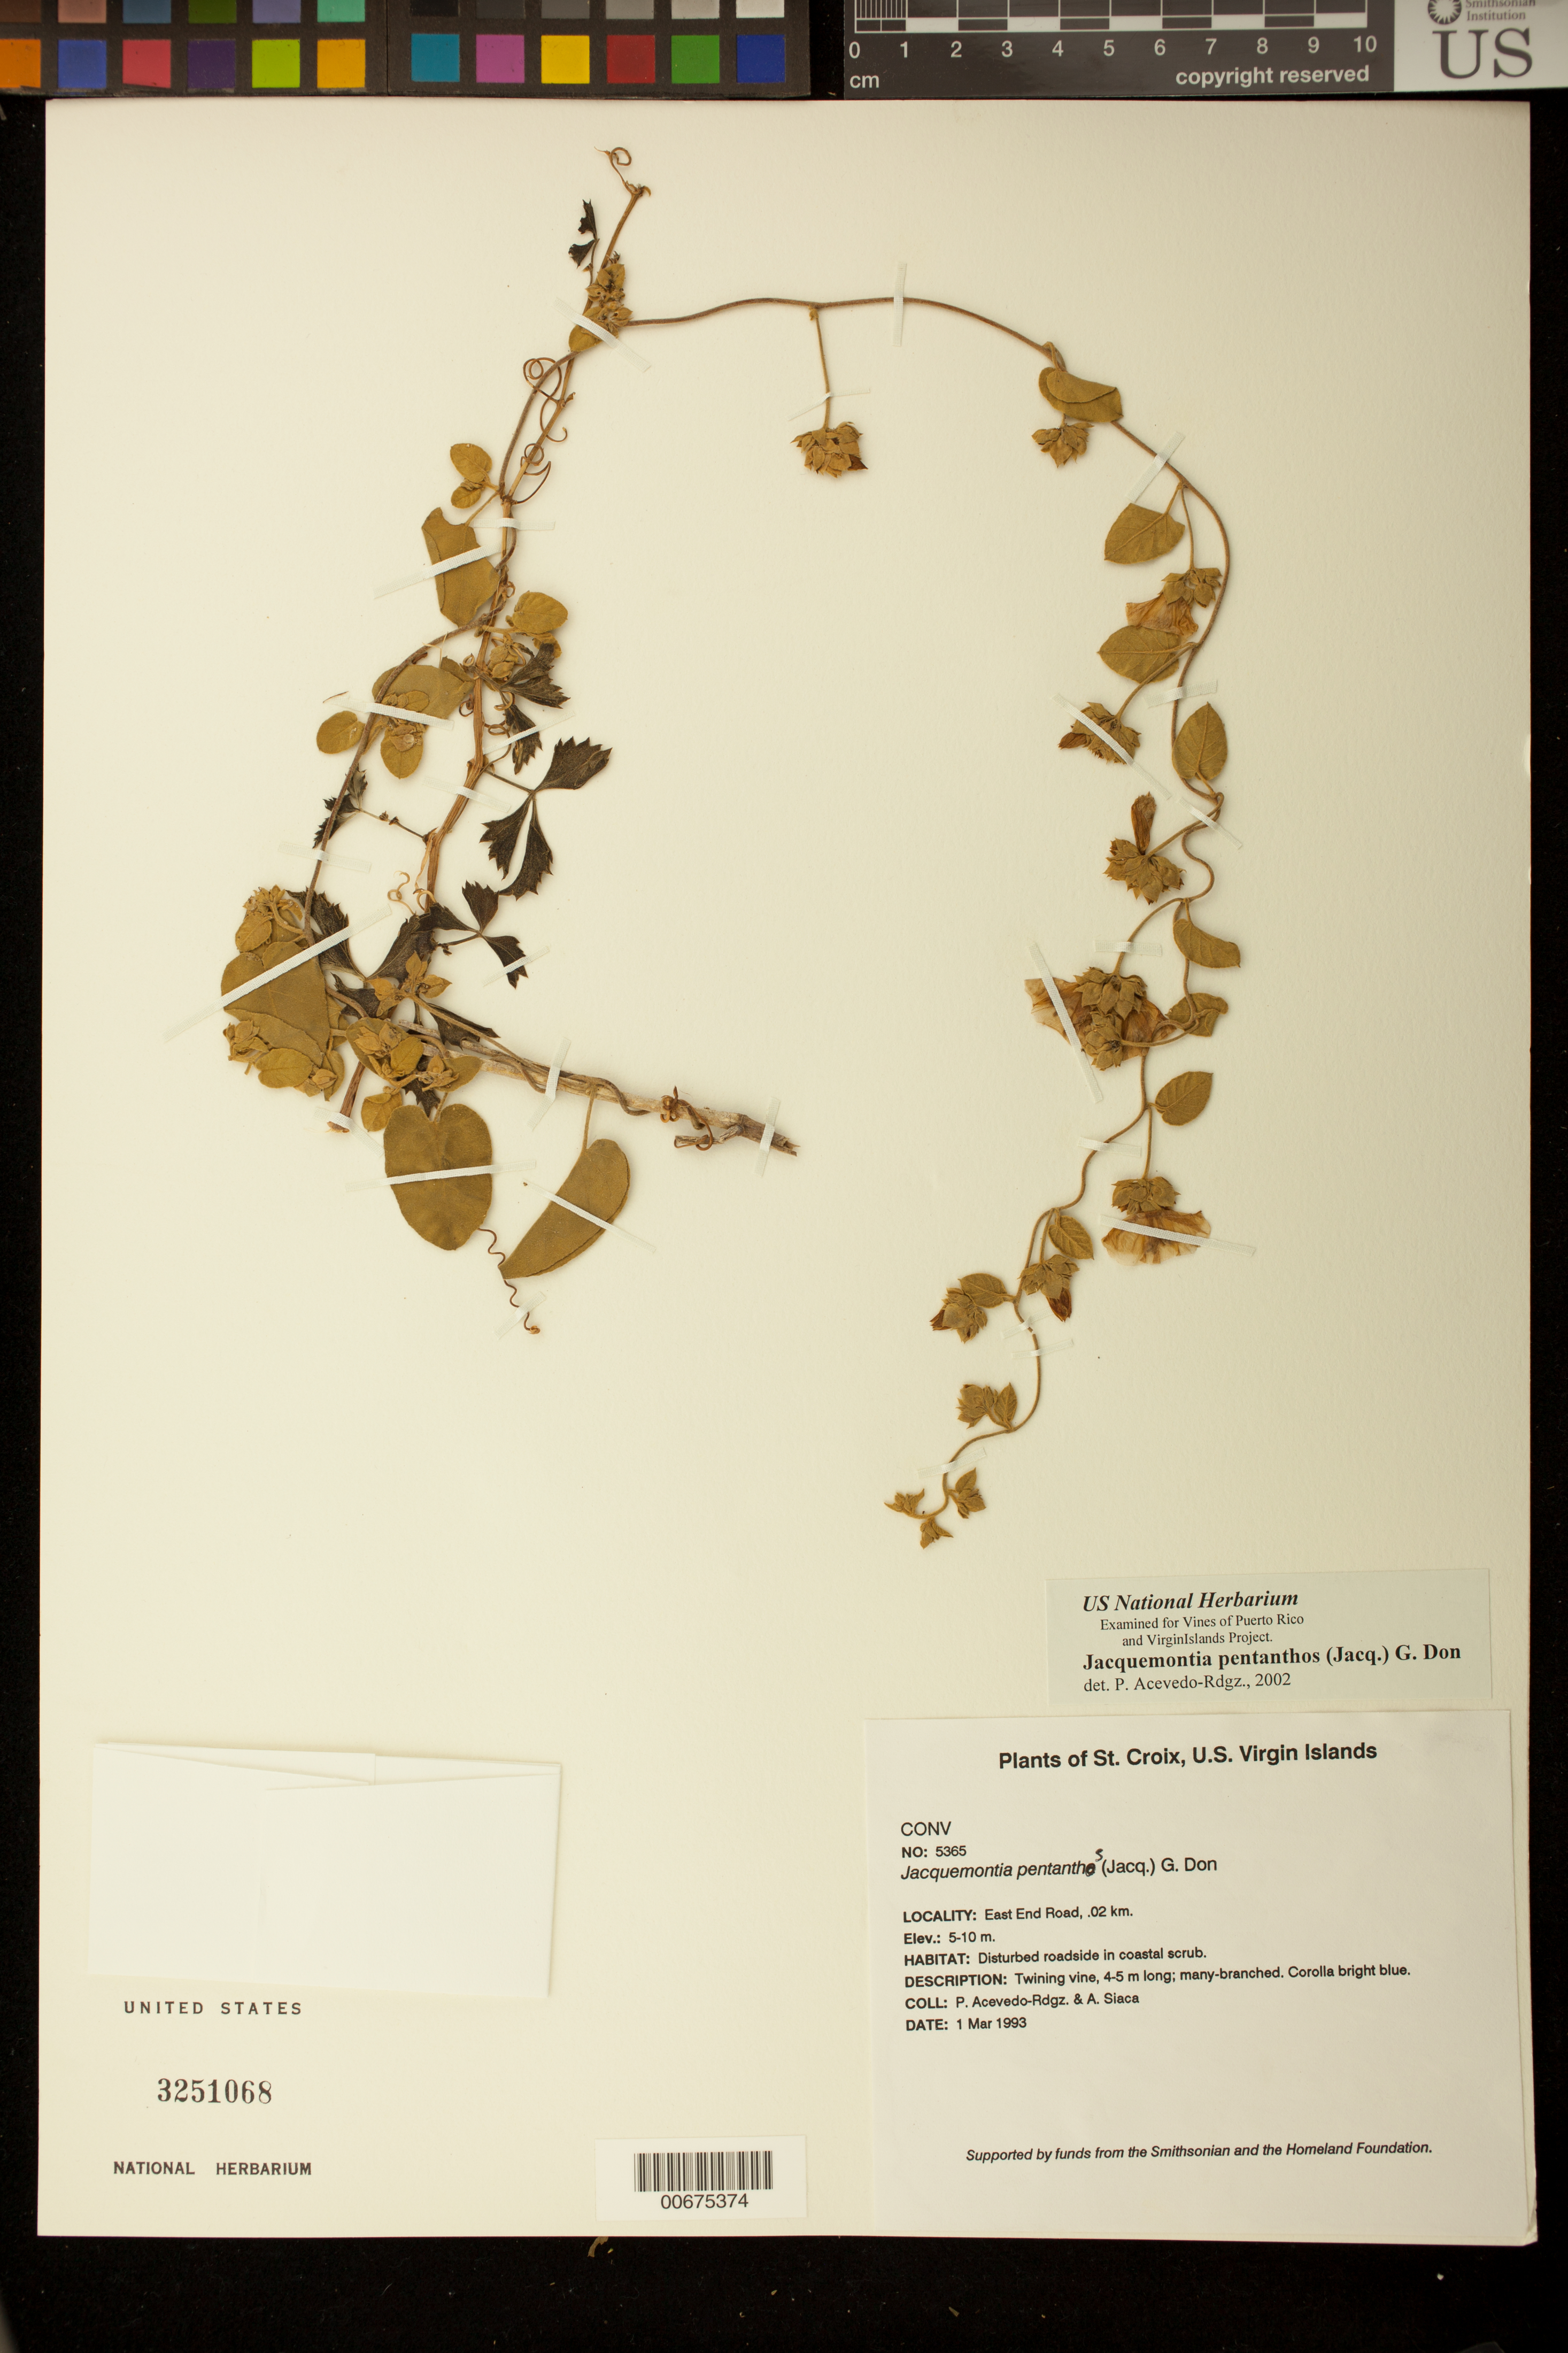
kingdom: Plantae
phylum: Tracheophyta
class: Magnoliopsida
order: Solanales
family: Convolvulaceae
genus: Jacquemontia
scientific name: Jacquemontia pentanthos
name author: (Jacq.) G. Don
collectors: P. Acevedo-Rodr. & A. Siaca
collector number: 5365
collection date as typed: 01 Mar 1993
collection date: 1993-03-01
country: U.S. Virgin Islands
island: St. Croix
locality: East End Road, .02 km.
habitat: Disturbed roadside in coastal scrub.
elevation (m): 5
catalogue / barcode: US 3251068